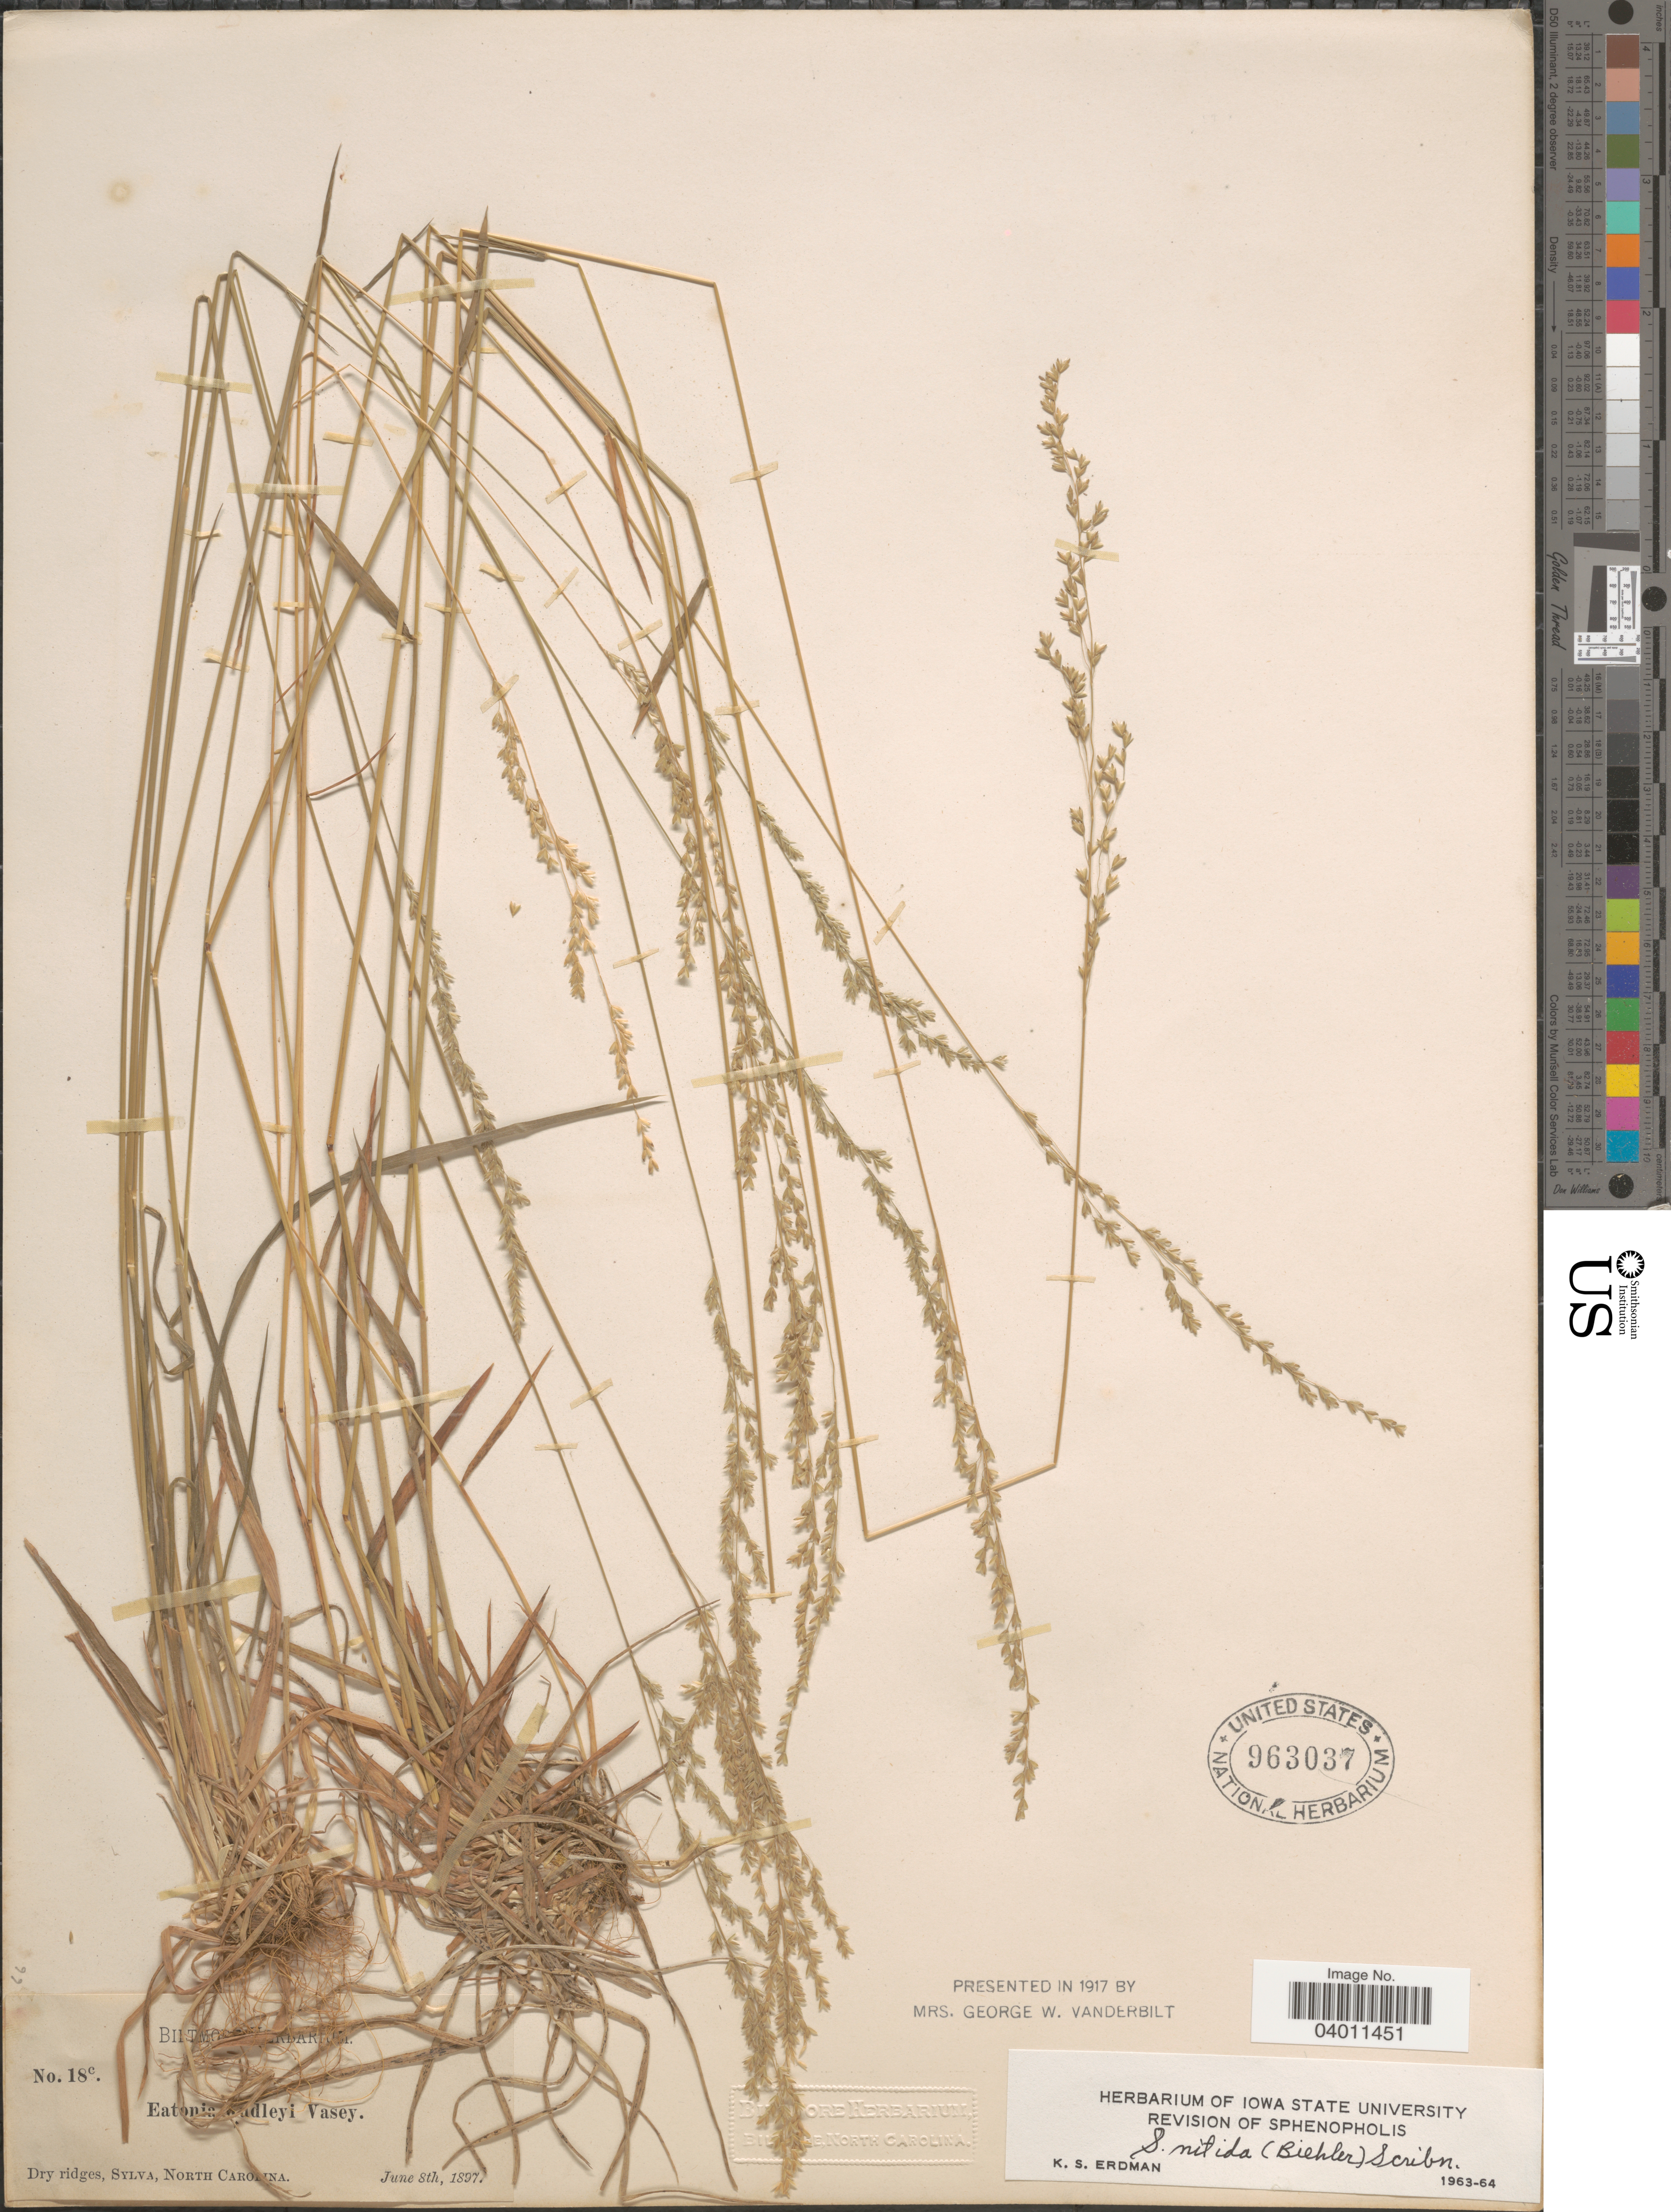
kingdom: Plantae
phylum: Tracheophyta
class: Liliopsida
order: Poales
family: Poaceae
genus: Sphenopholis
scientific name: Sphenopholis nitida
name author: (Biehler) Scribn.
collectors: ex herb. Biltmore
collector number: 18c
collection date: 1897-06-08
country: United States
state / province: North Carolina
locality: Dry ridges, Sylva.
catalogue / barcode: US 963037